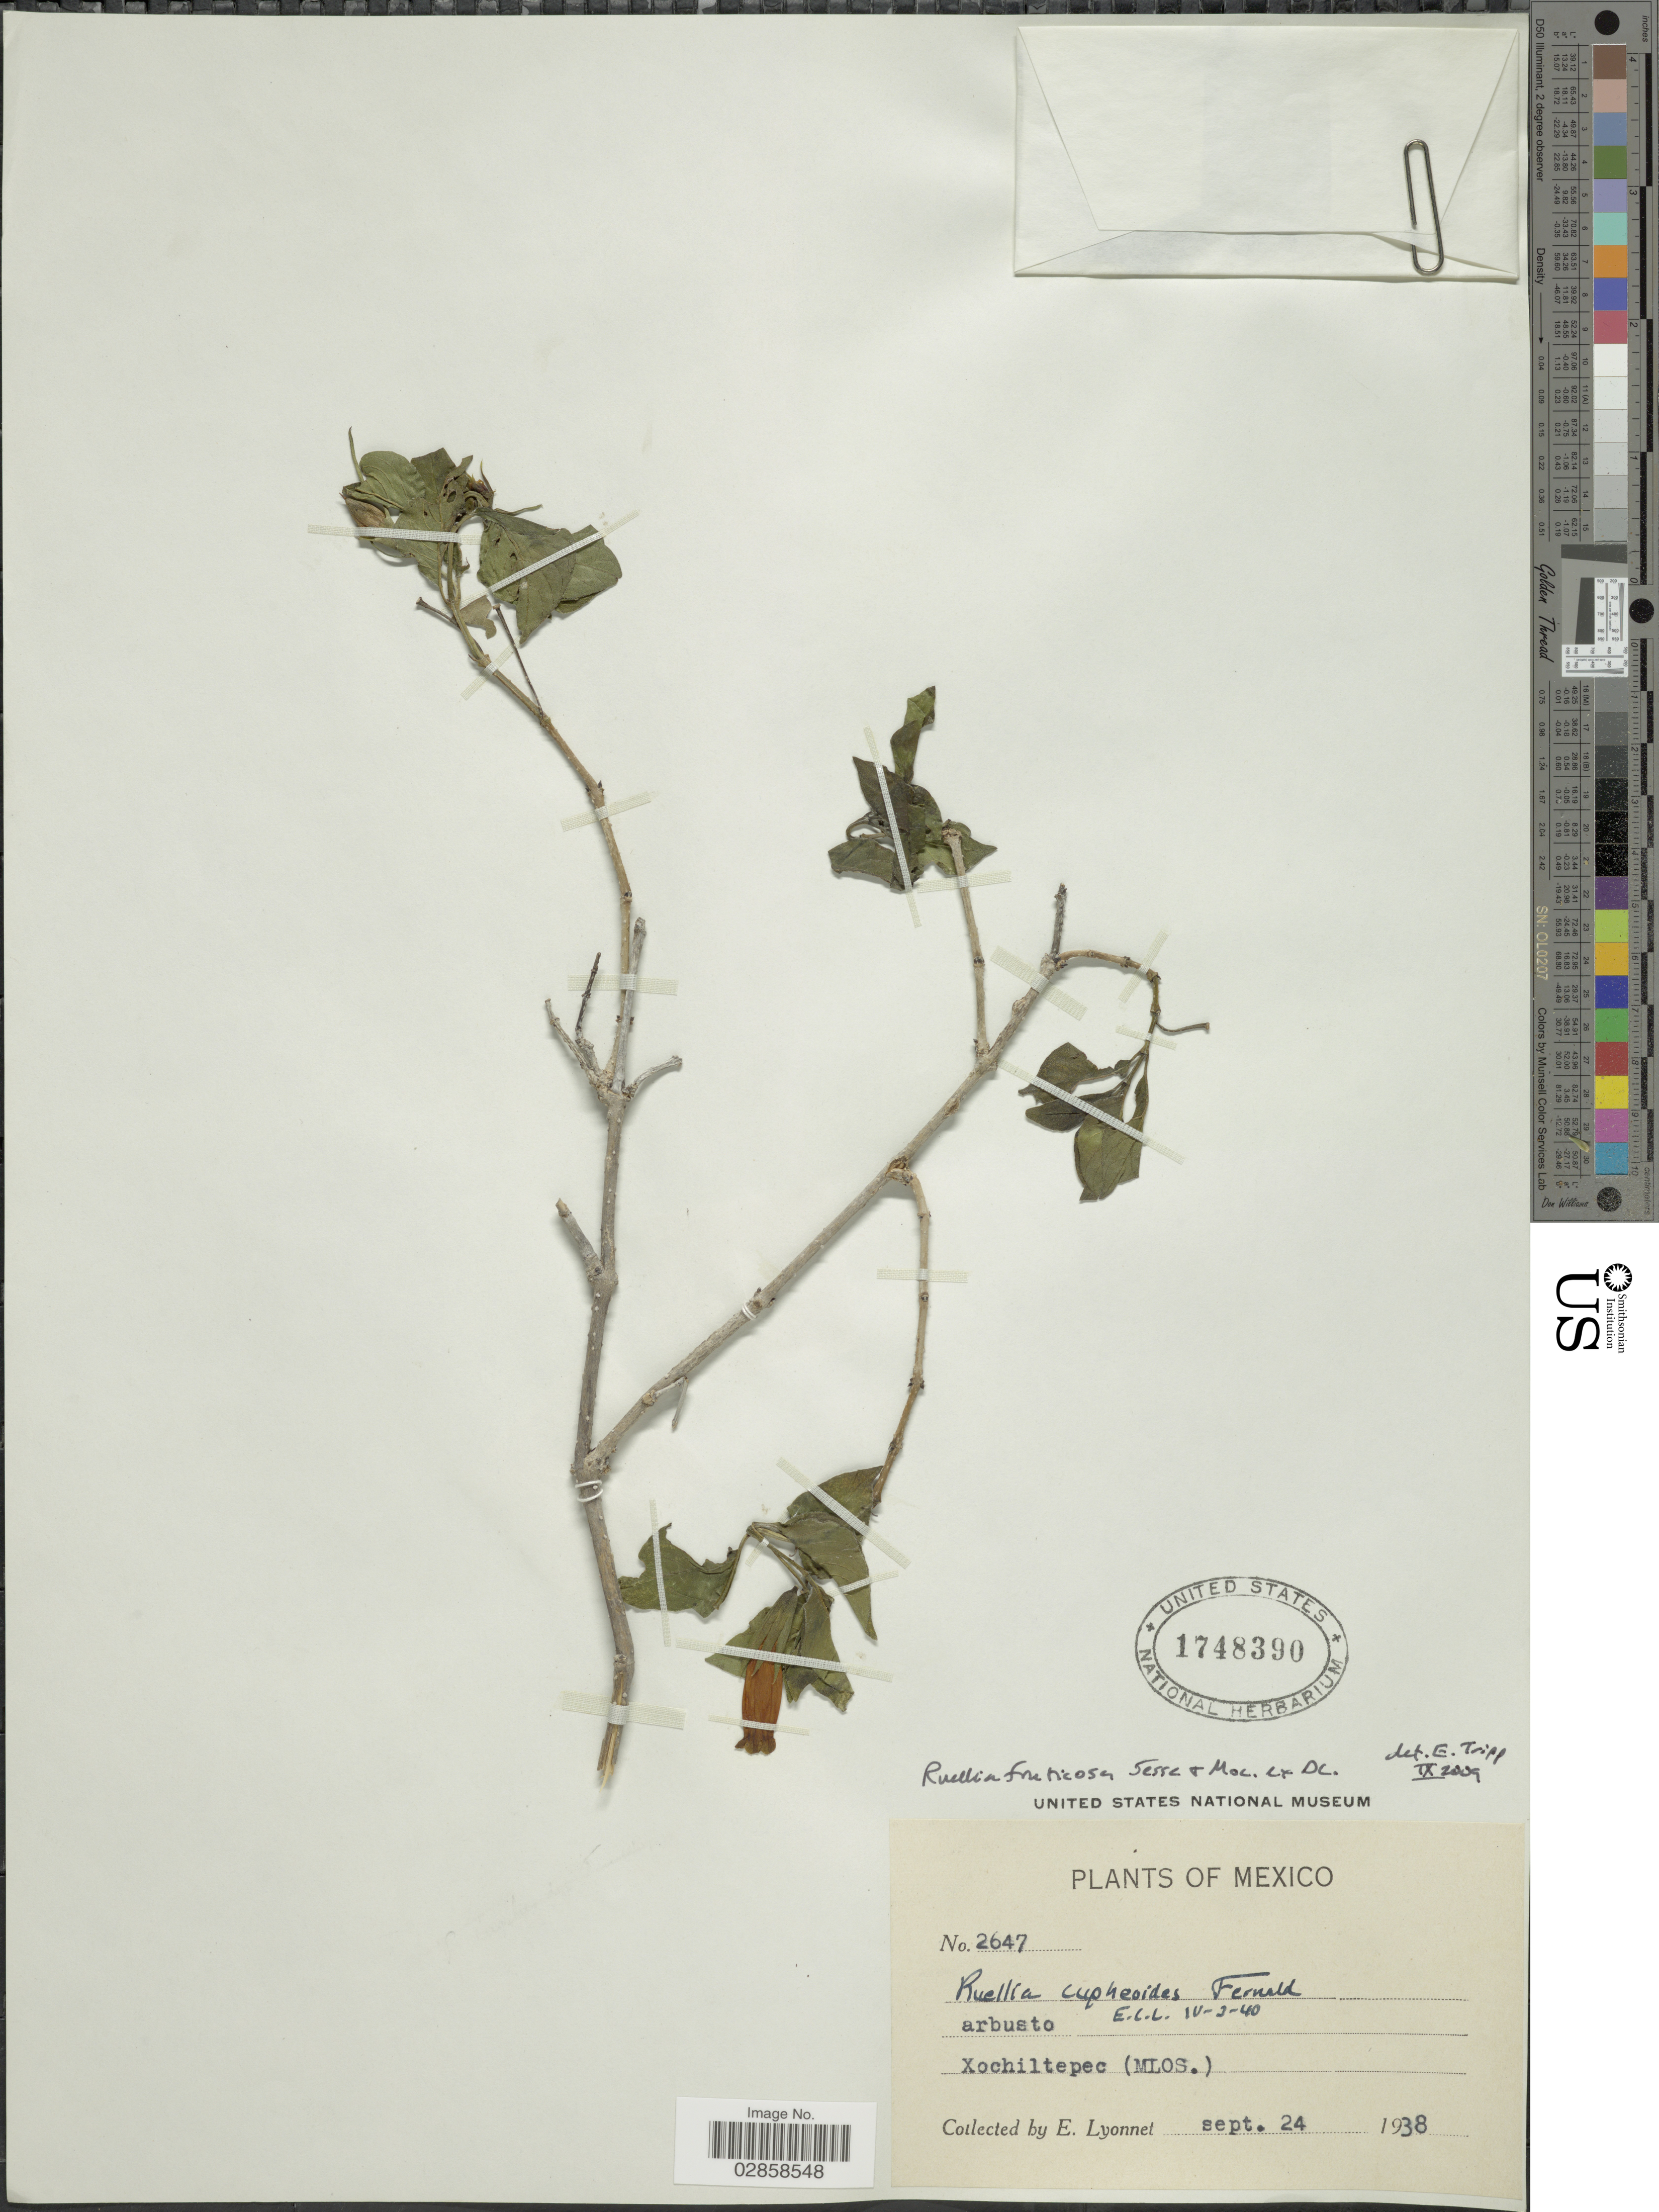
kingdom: Plantae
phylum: Tracheophyta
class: Magnoliopsida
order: Lamiales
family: Acanthaceae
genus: Ruellia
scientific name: Ruellia fruticosa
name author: Sessé & Moc.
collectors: E. Lyonnet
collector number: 2647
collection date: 1938-09-24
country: Mexico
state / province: Morelos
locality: Xochiltepec (Mlos.).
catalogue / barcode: US 1748390